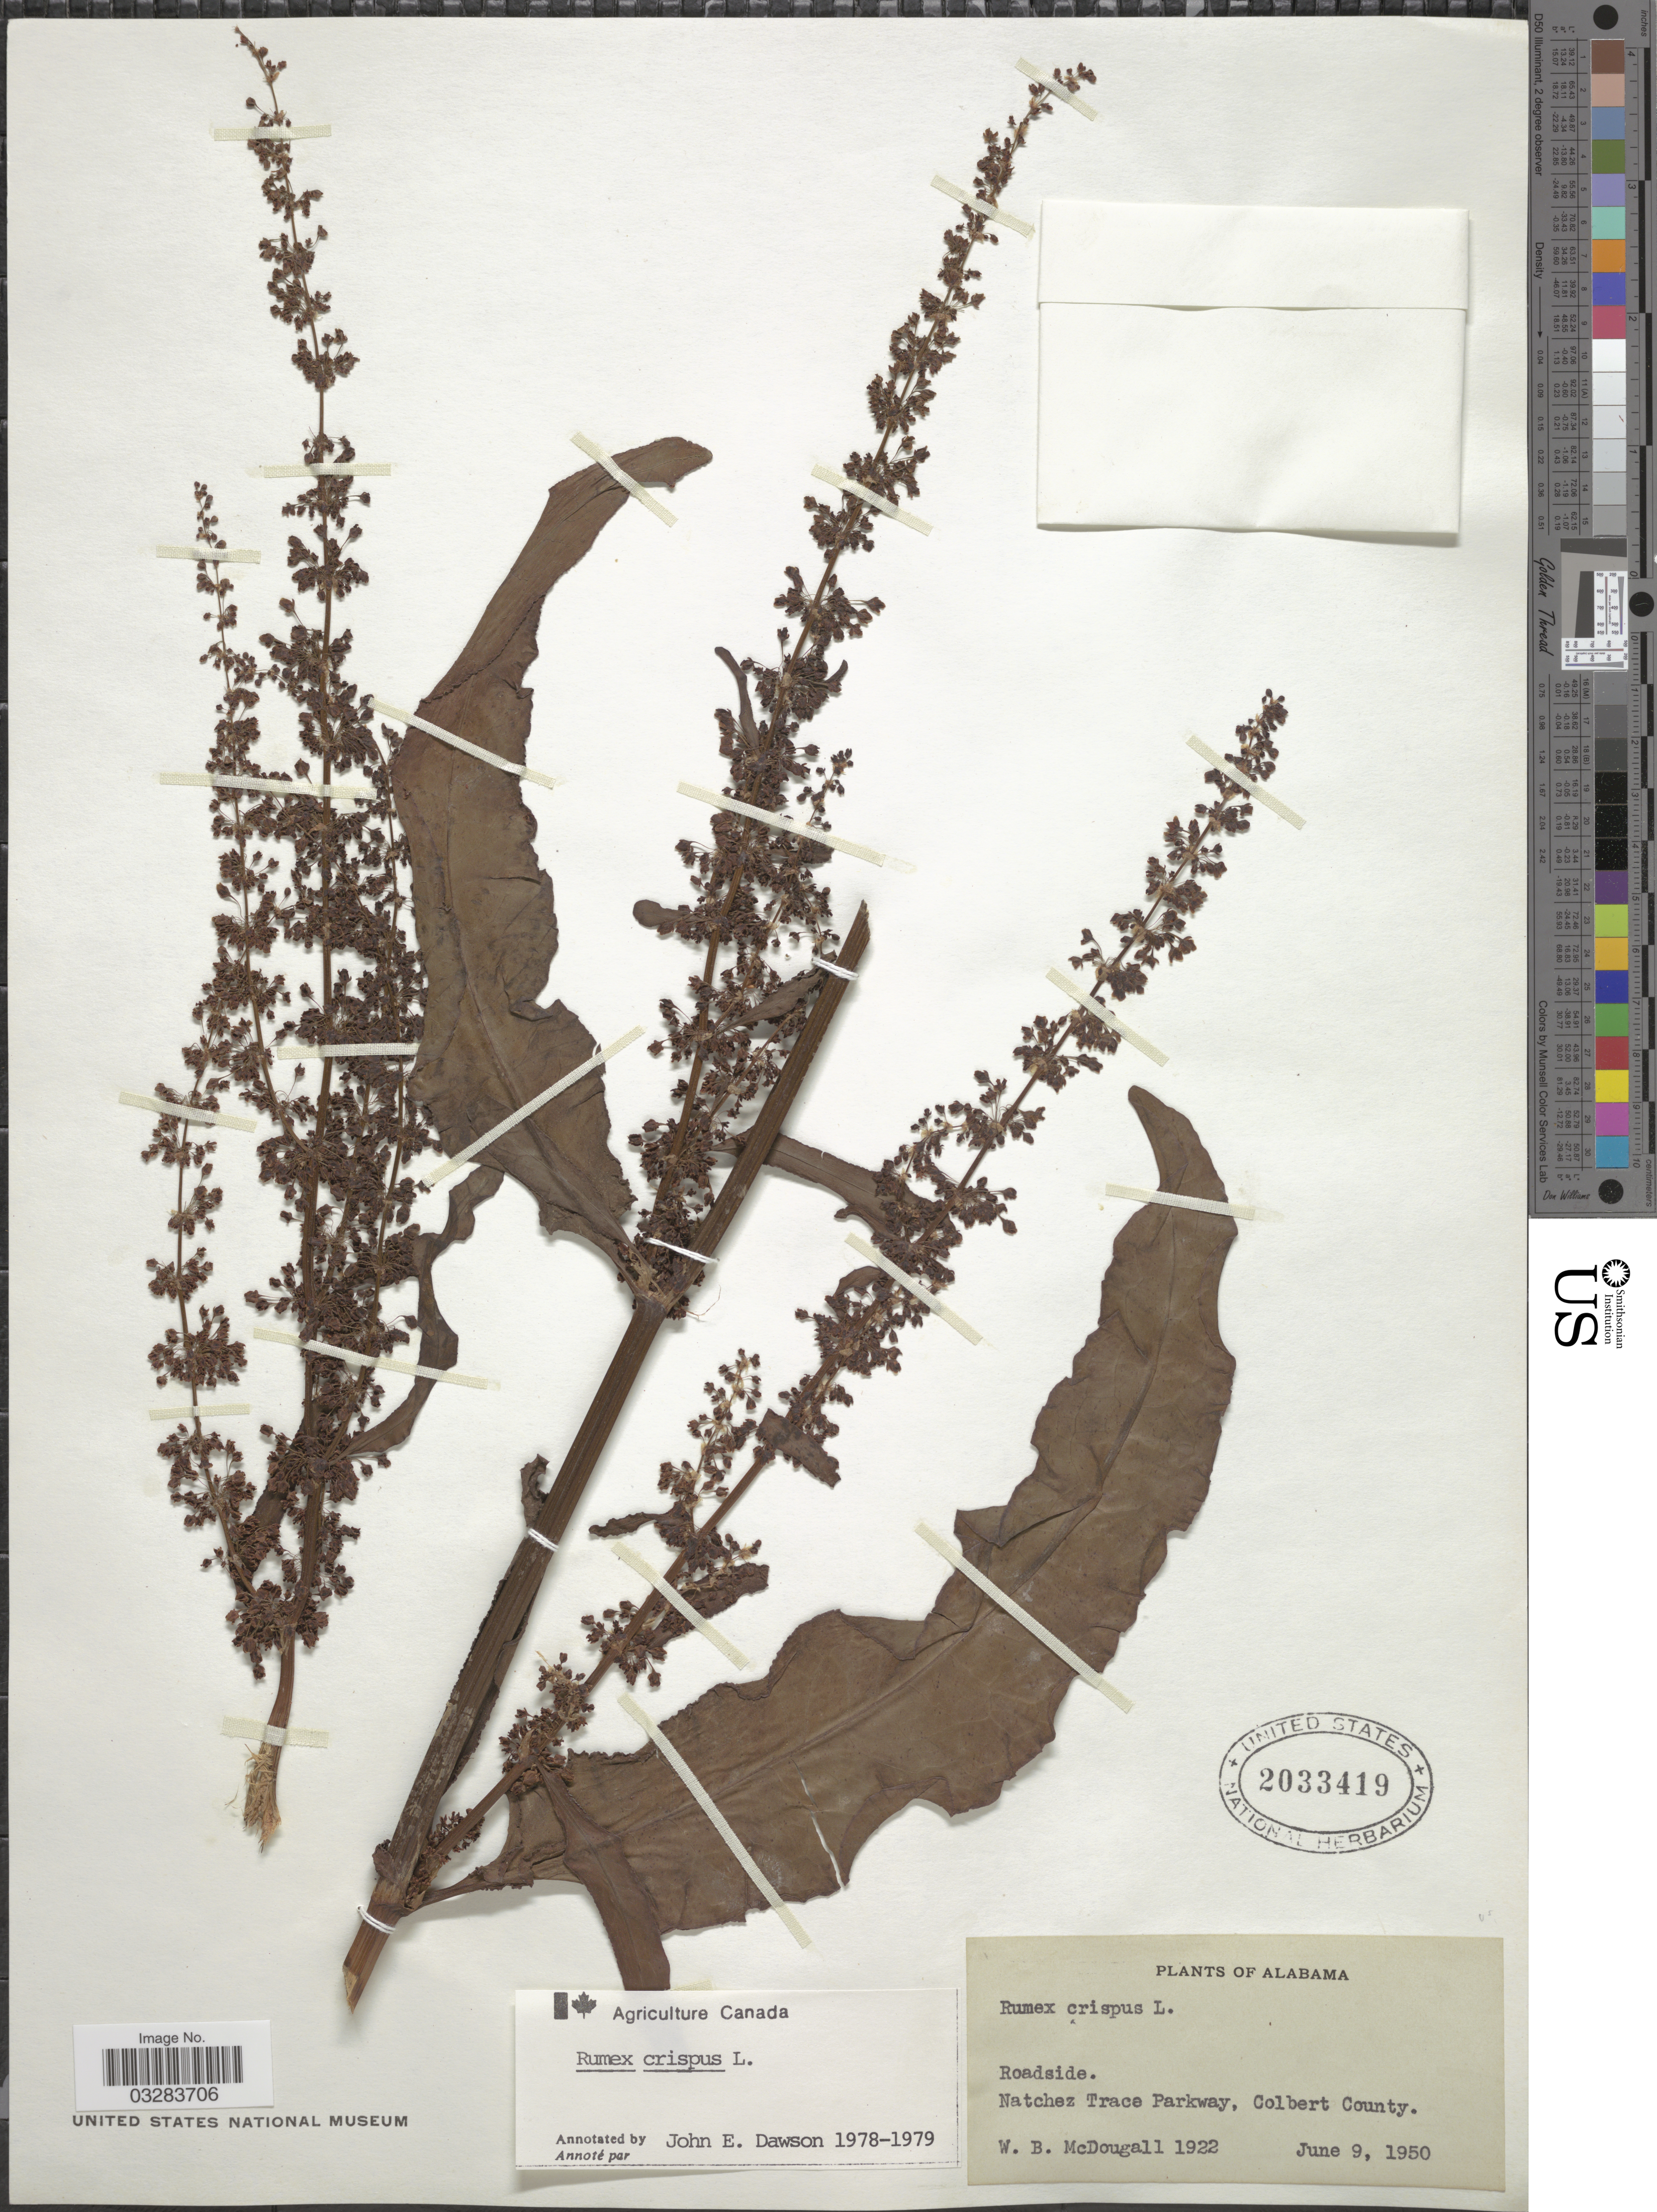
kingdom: Plantae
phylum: Tracheophyta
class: Magnoliopsida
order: Caryophyllales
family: Polygonaceae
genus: Rumex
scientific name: Rumex crispus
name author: L.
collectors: W. B. McDougall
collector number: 1922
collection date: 1950-06-09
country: United States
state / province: Alabama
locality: Natchez Trace Parkway, Colbert County.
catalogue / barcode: US 2033419